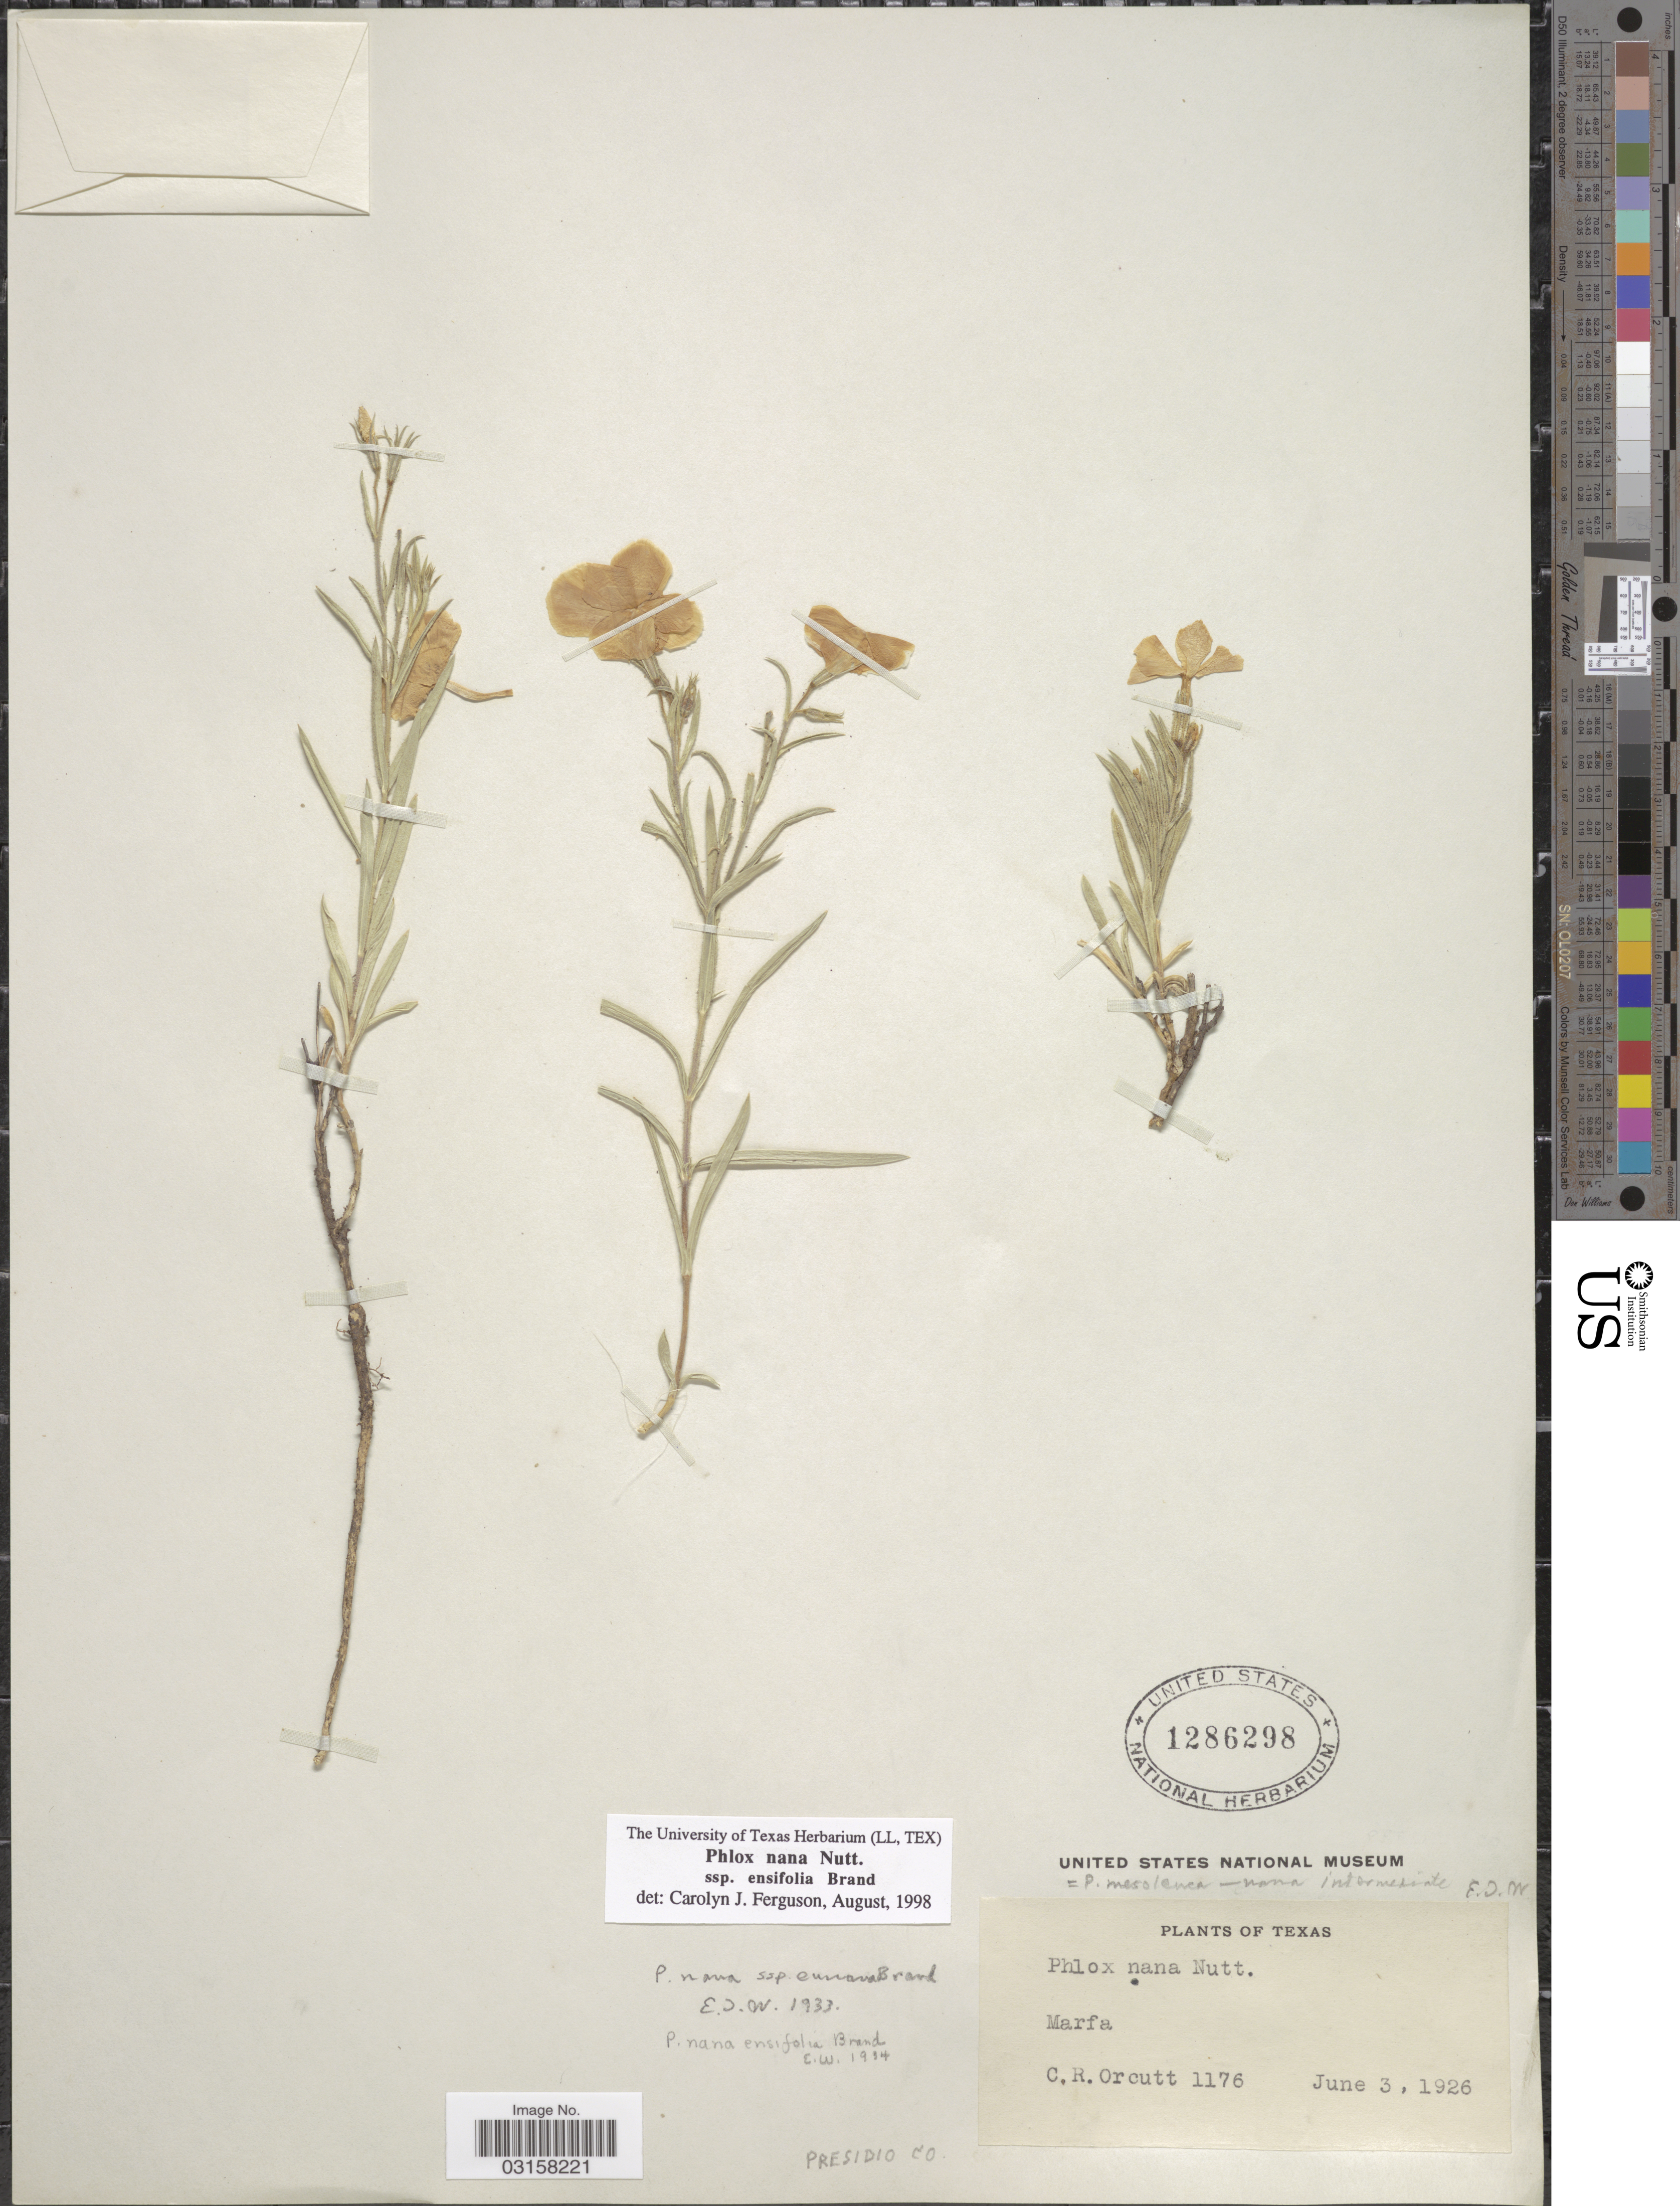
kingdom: Plantae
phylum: Tracheophyta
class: Magnoliopsida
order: Ericales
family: Polemoniaceae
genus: Phlox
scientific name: Phlox mesoleuca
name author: Greene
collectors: C. R. Orcutt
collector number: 1176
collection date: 1926-06-03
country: United States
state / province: Texas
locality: Marfa. Presidio Co.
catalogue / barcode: US 1286298